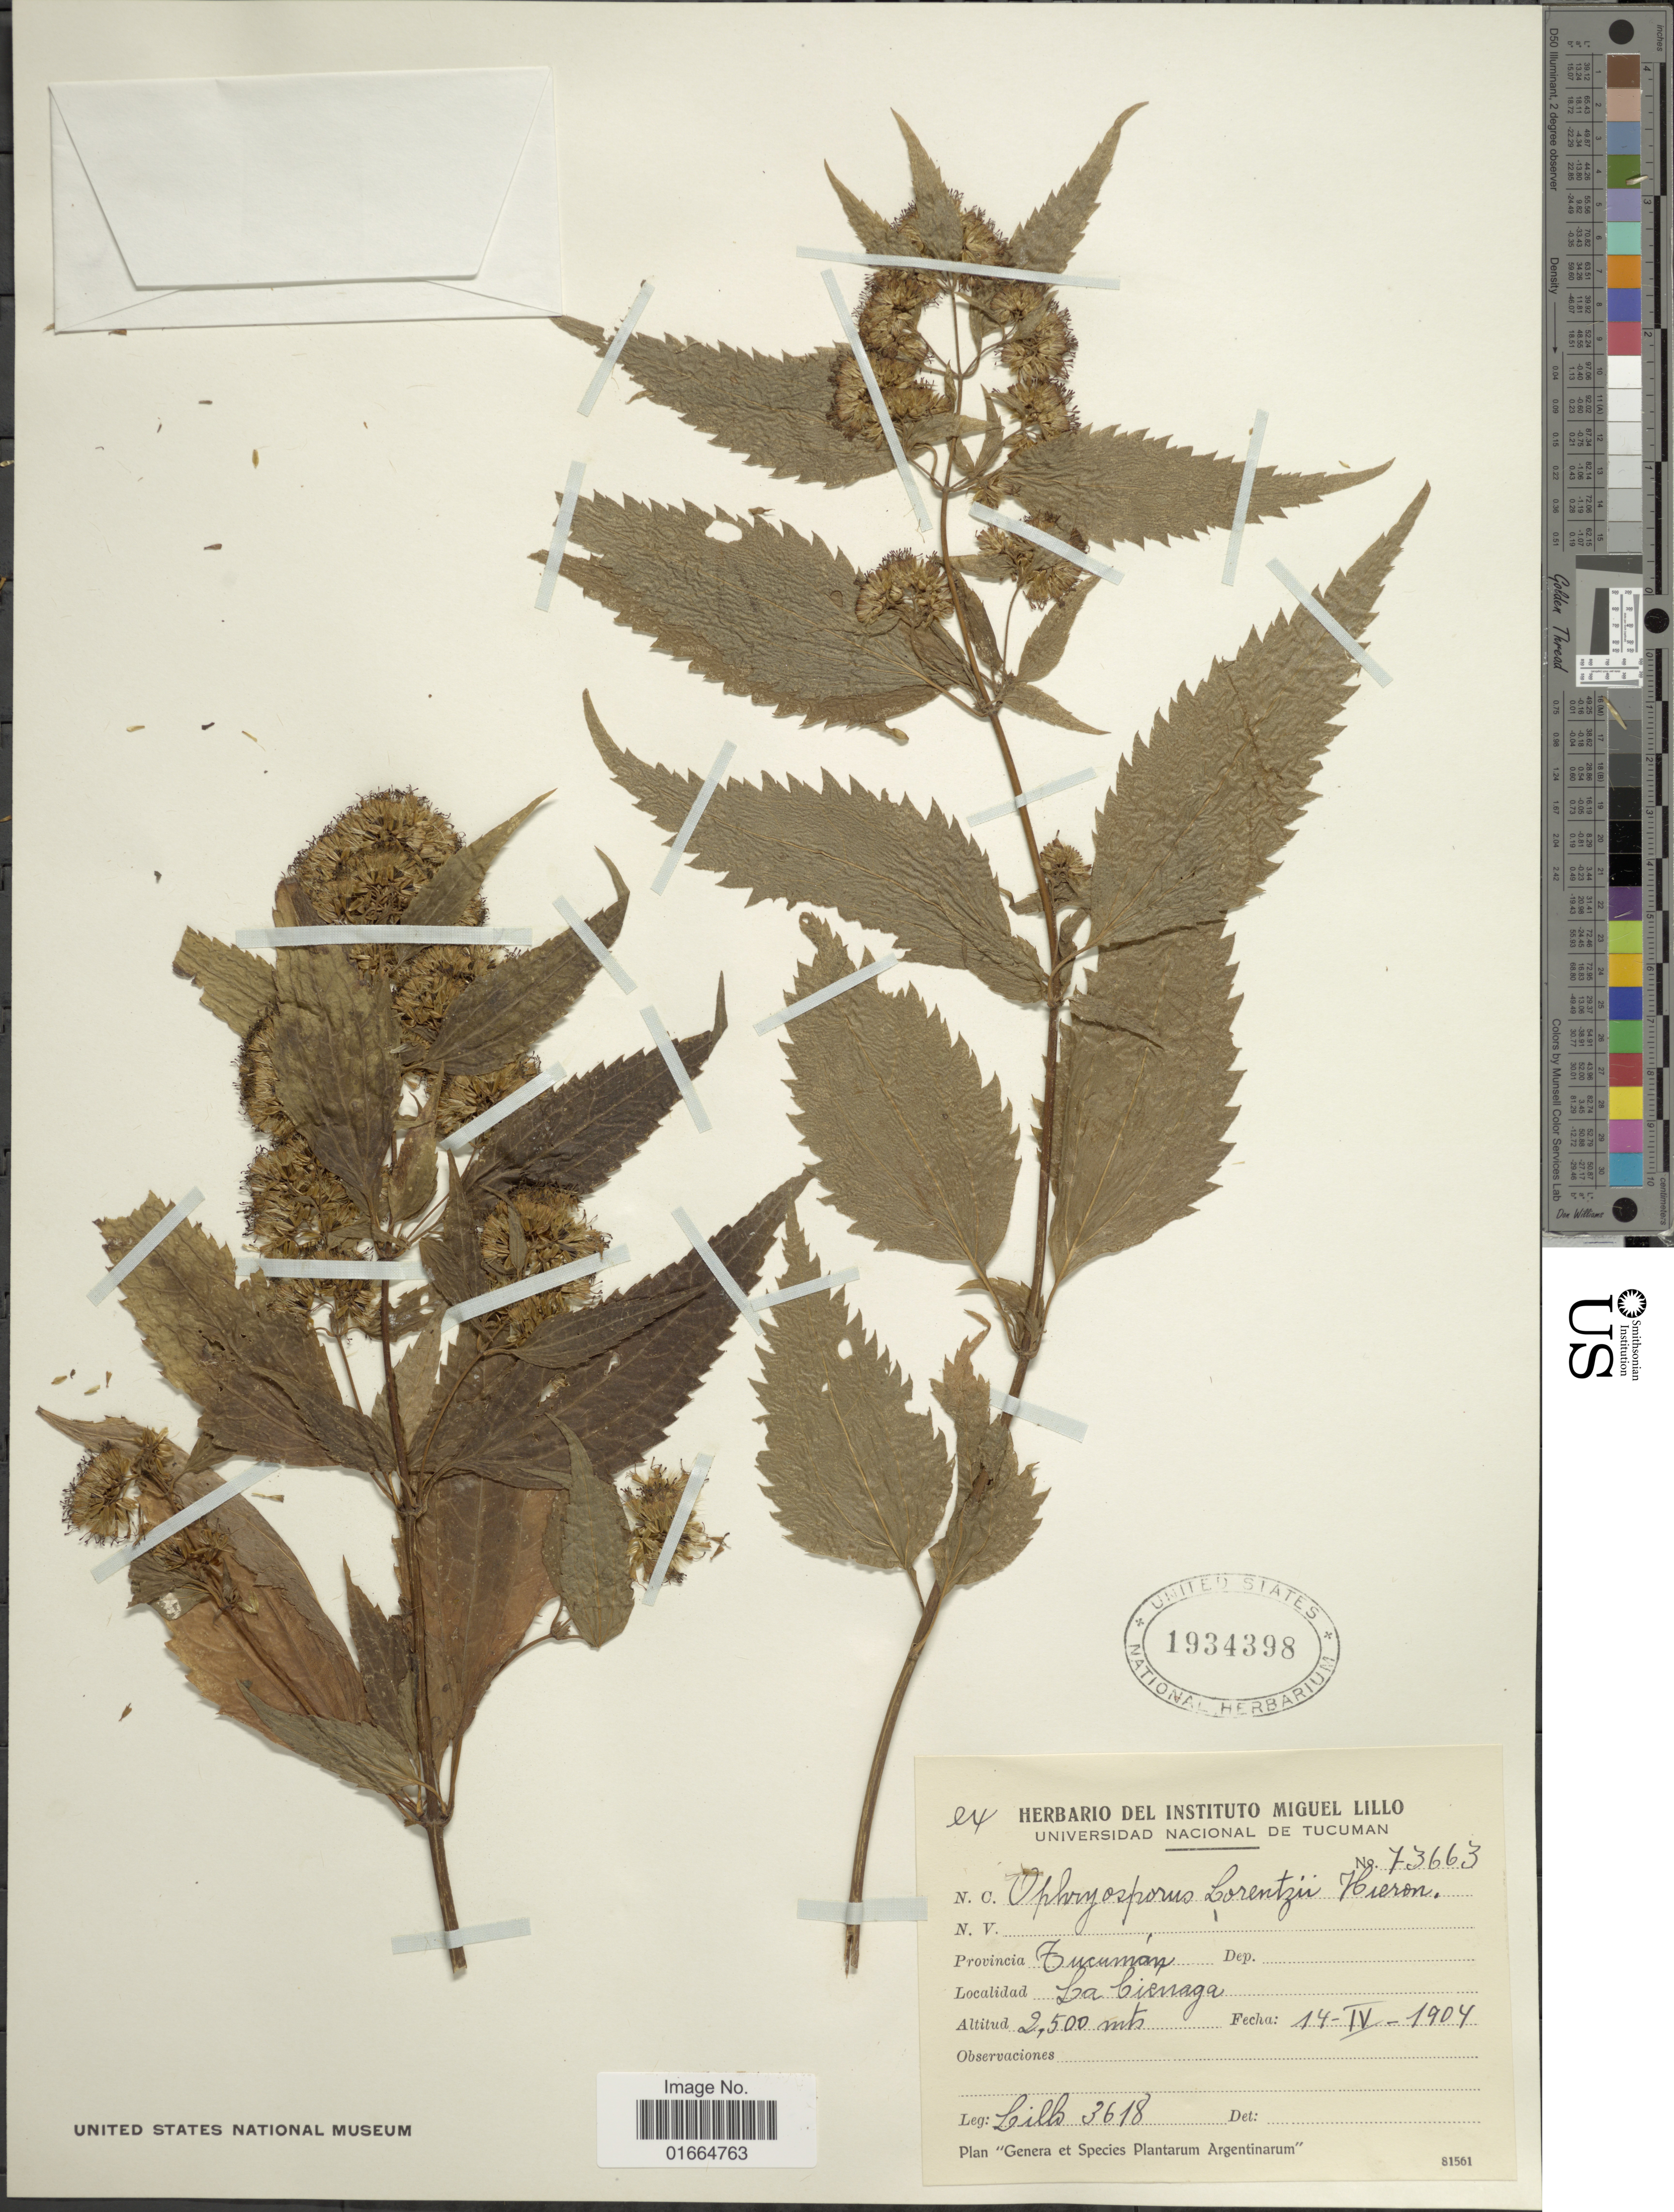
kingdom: Plantae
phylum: Tracheophyta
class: Magnoliopsida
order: Asterales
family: Asteraceae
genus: Ophryosporus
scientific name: Ophryosporus lorentzii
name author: Hieron.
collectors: M. Lillo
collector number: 3618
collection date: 1904-04-14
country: Argentina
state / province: Tucuman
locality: Provincia Tucuman, La Cienaga.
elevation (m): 2500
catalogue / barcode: US 1934398